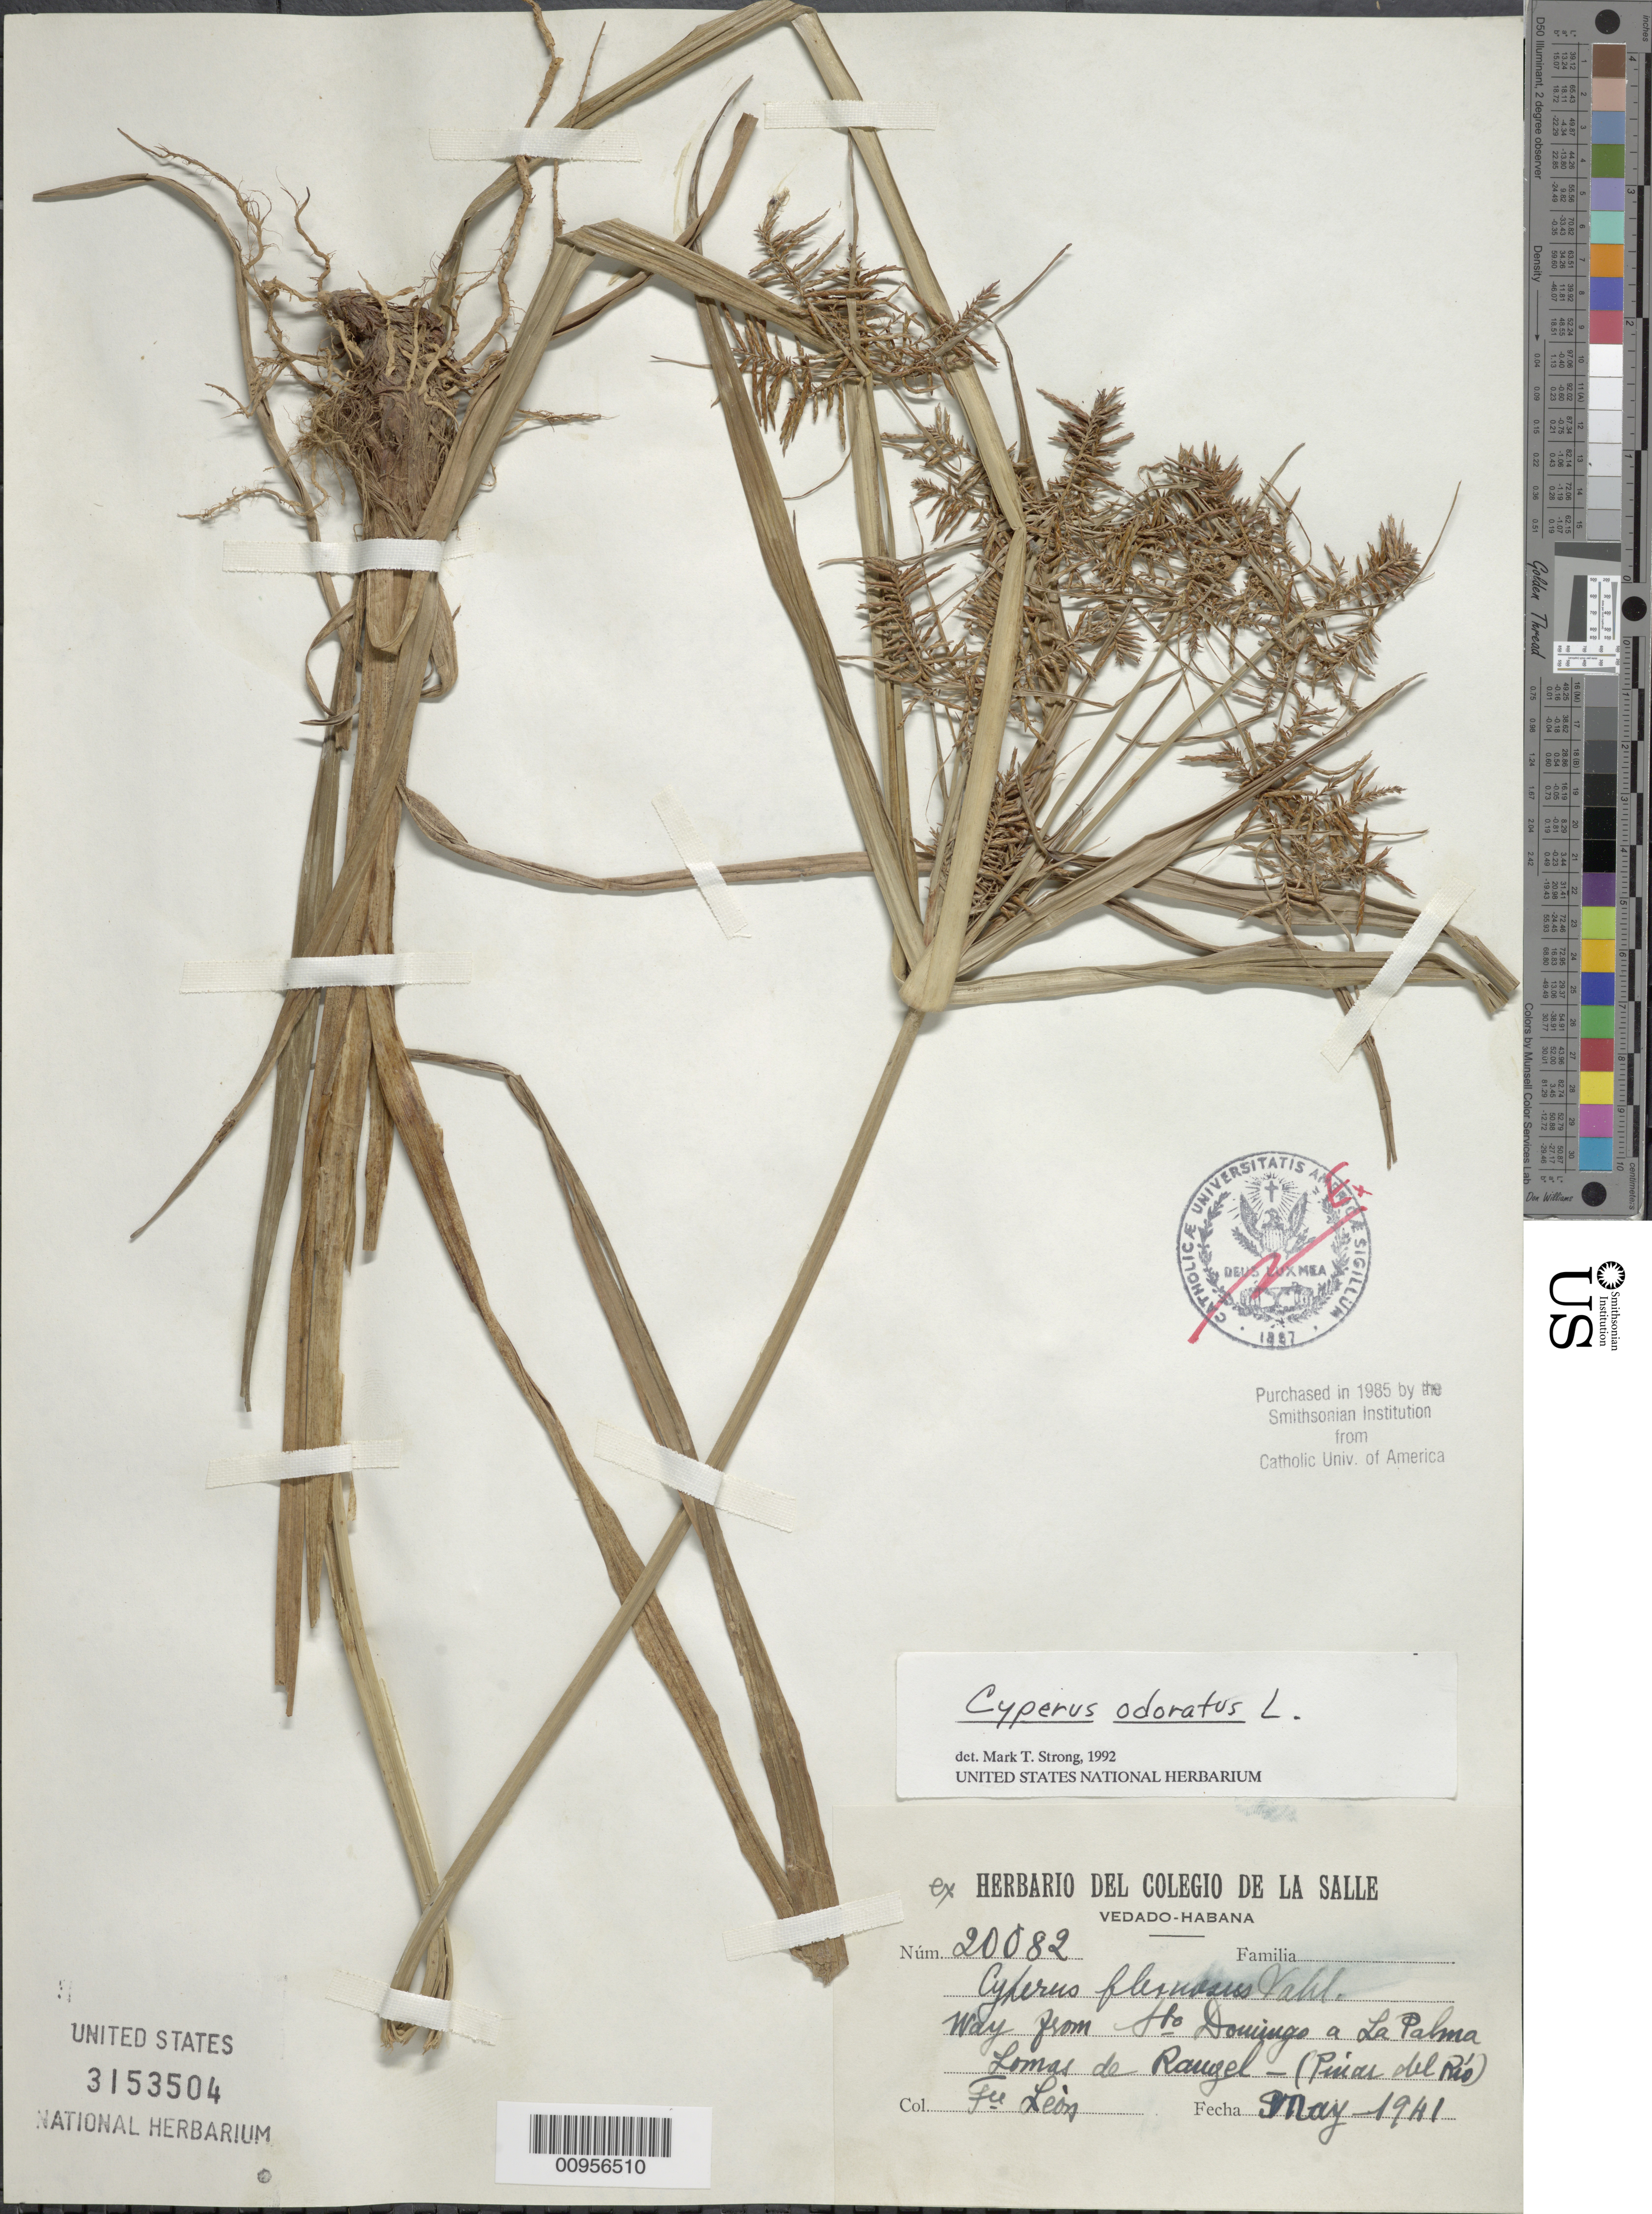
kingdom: Plantae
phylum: Tracheophyta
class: Liliopsida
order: Poales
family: Cyperaceae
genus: Cyperus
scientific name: Cyperus odoratus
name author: L.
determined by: Strong, M. T., (US), Smithsonian Institution - National Museum of Natural History (UNITED STATES)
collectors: Bro. León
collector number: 20082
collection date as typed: May 1941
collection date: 1941-05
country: Cuba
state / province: Pinar del Rio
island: Cuba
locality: From Santo Domingo a La Palma, Lomas de Raugel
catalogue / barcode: US 3153504